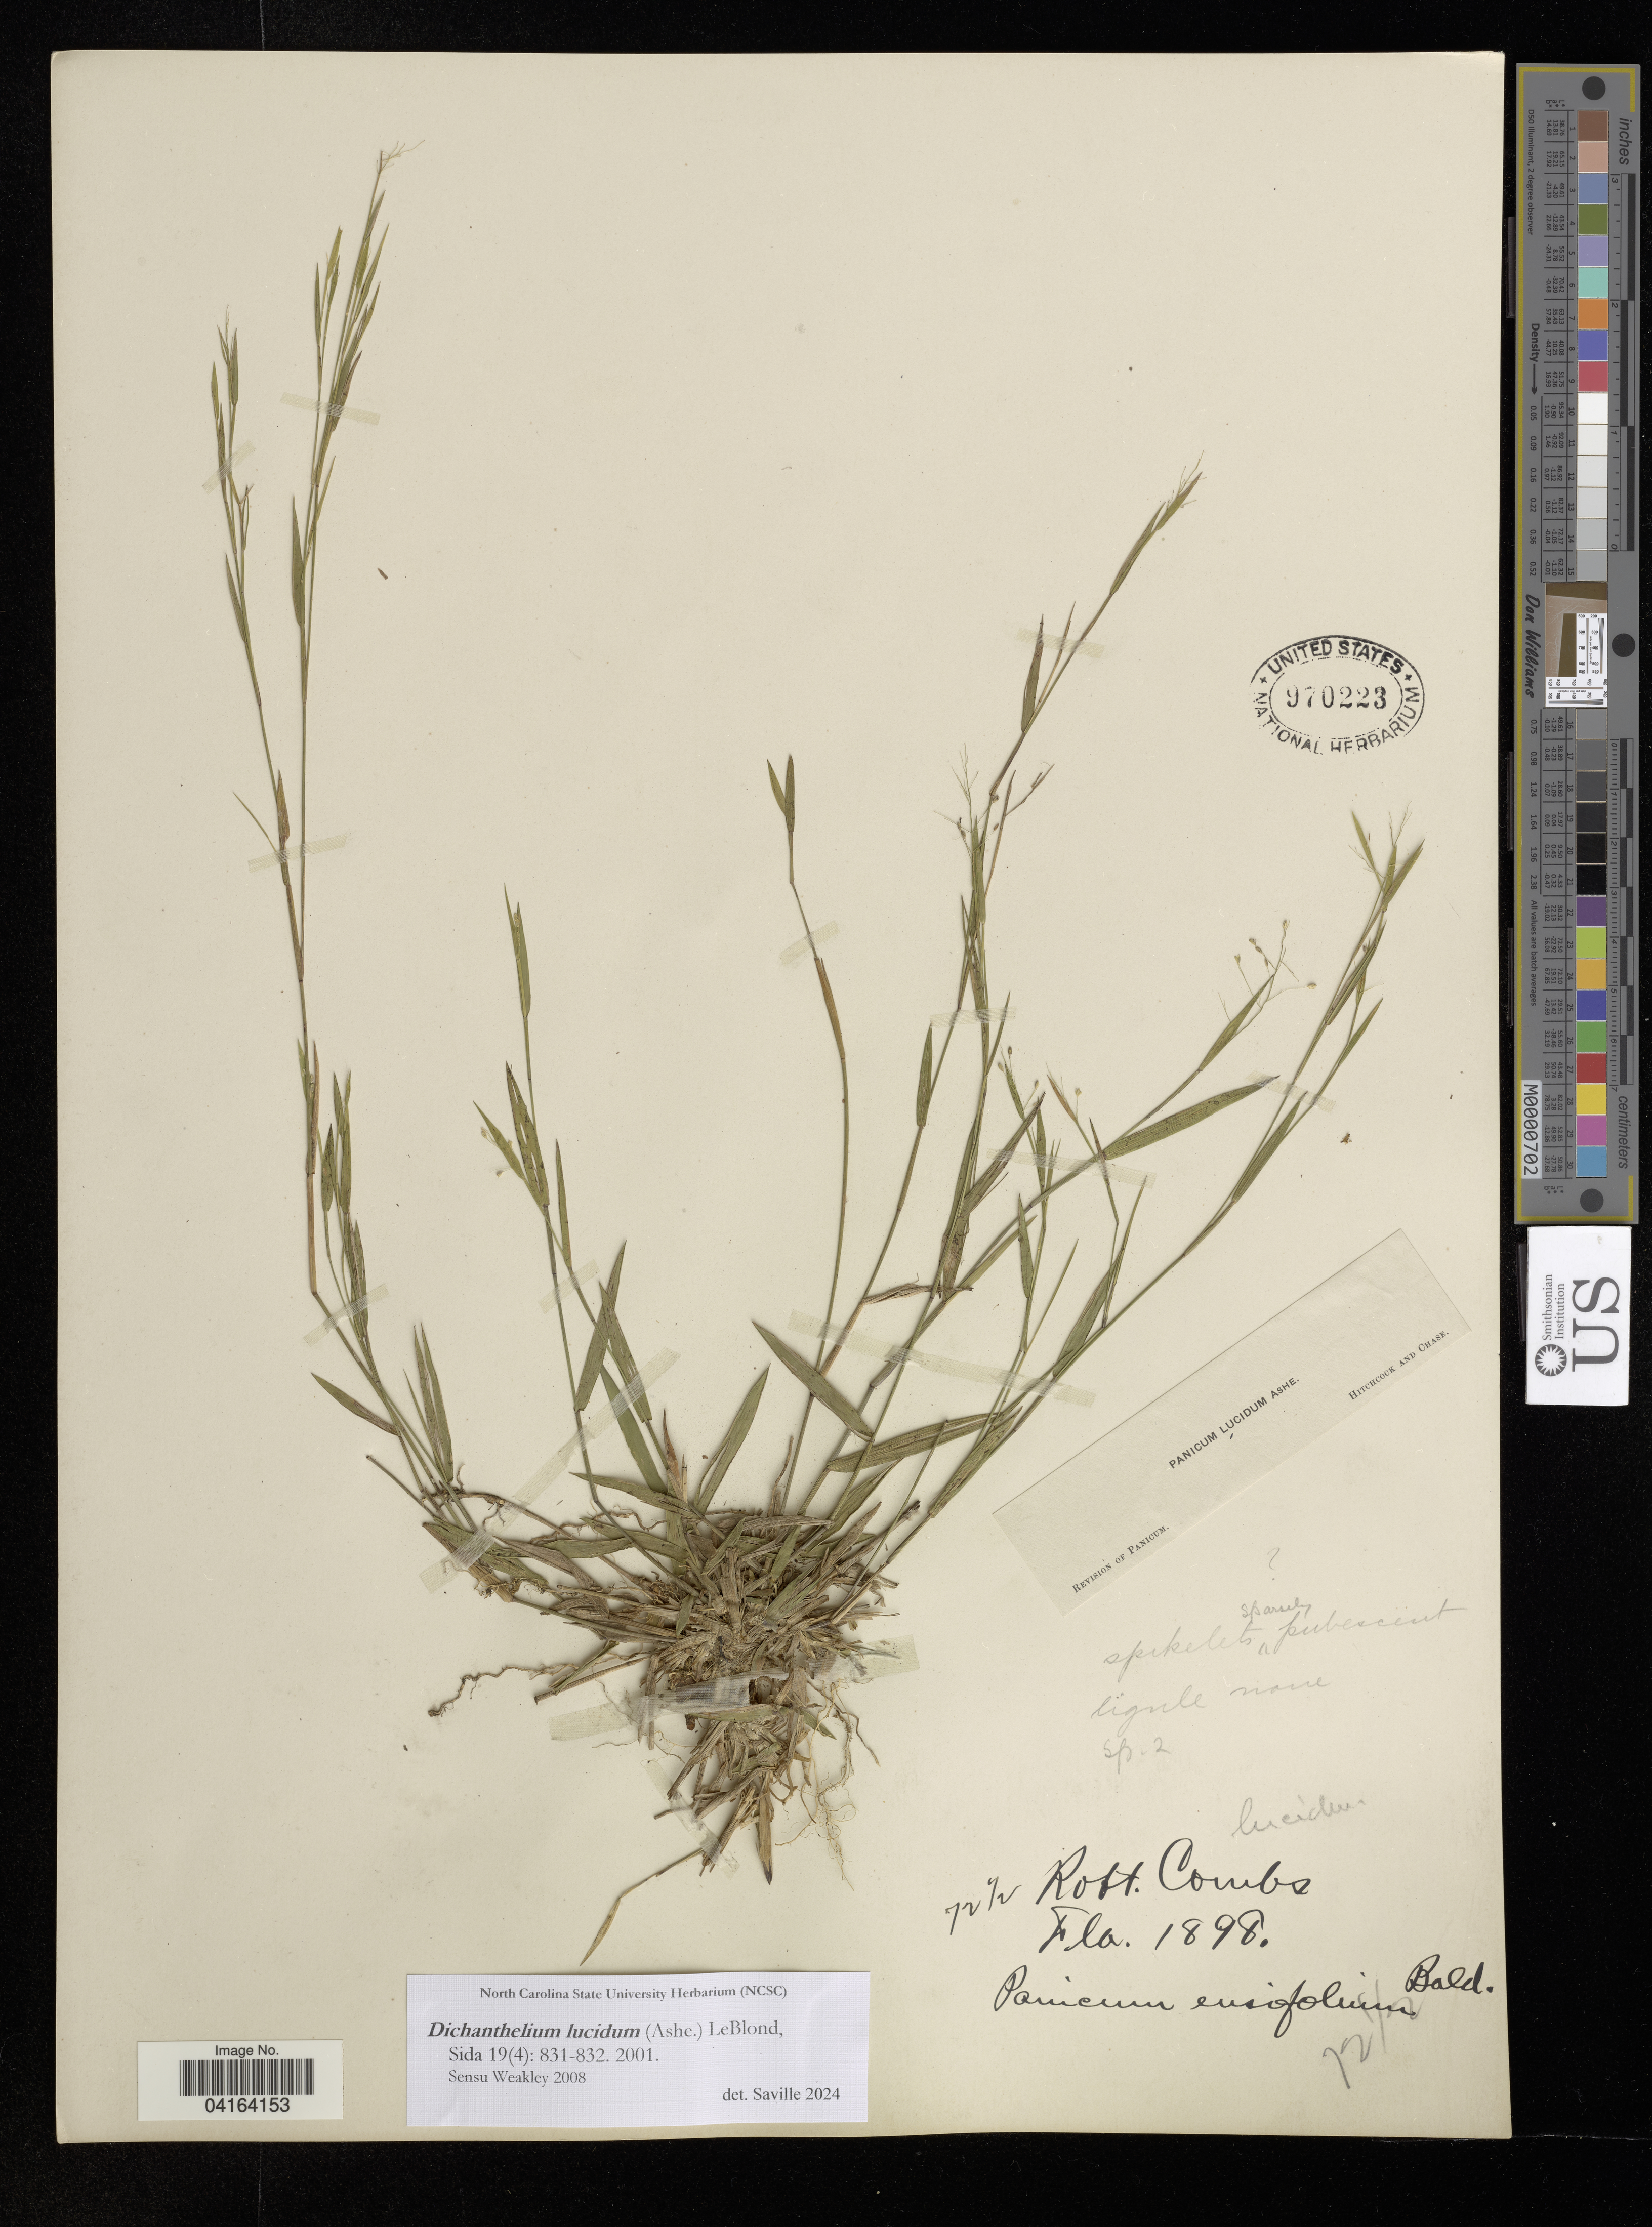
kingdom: Plantae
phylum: Tracheophyta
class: Liliopsida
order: Poales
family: Poaceae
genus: Dichanthelium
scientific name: Dichanthelium lucidum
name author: (Ashe) LeBlond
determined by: Saville, A. C., (NCSC), North Carolina State University (UNITED STATES)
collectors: R. Combs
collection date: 1898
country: United States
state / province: Florida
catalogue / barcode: US 970223